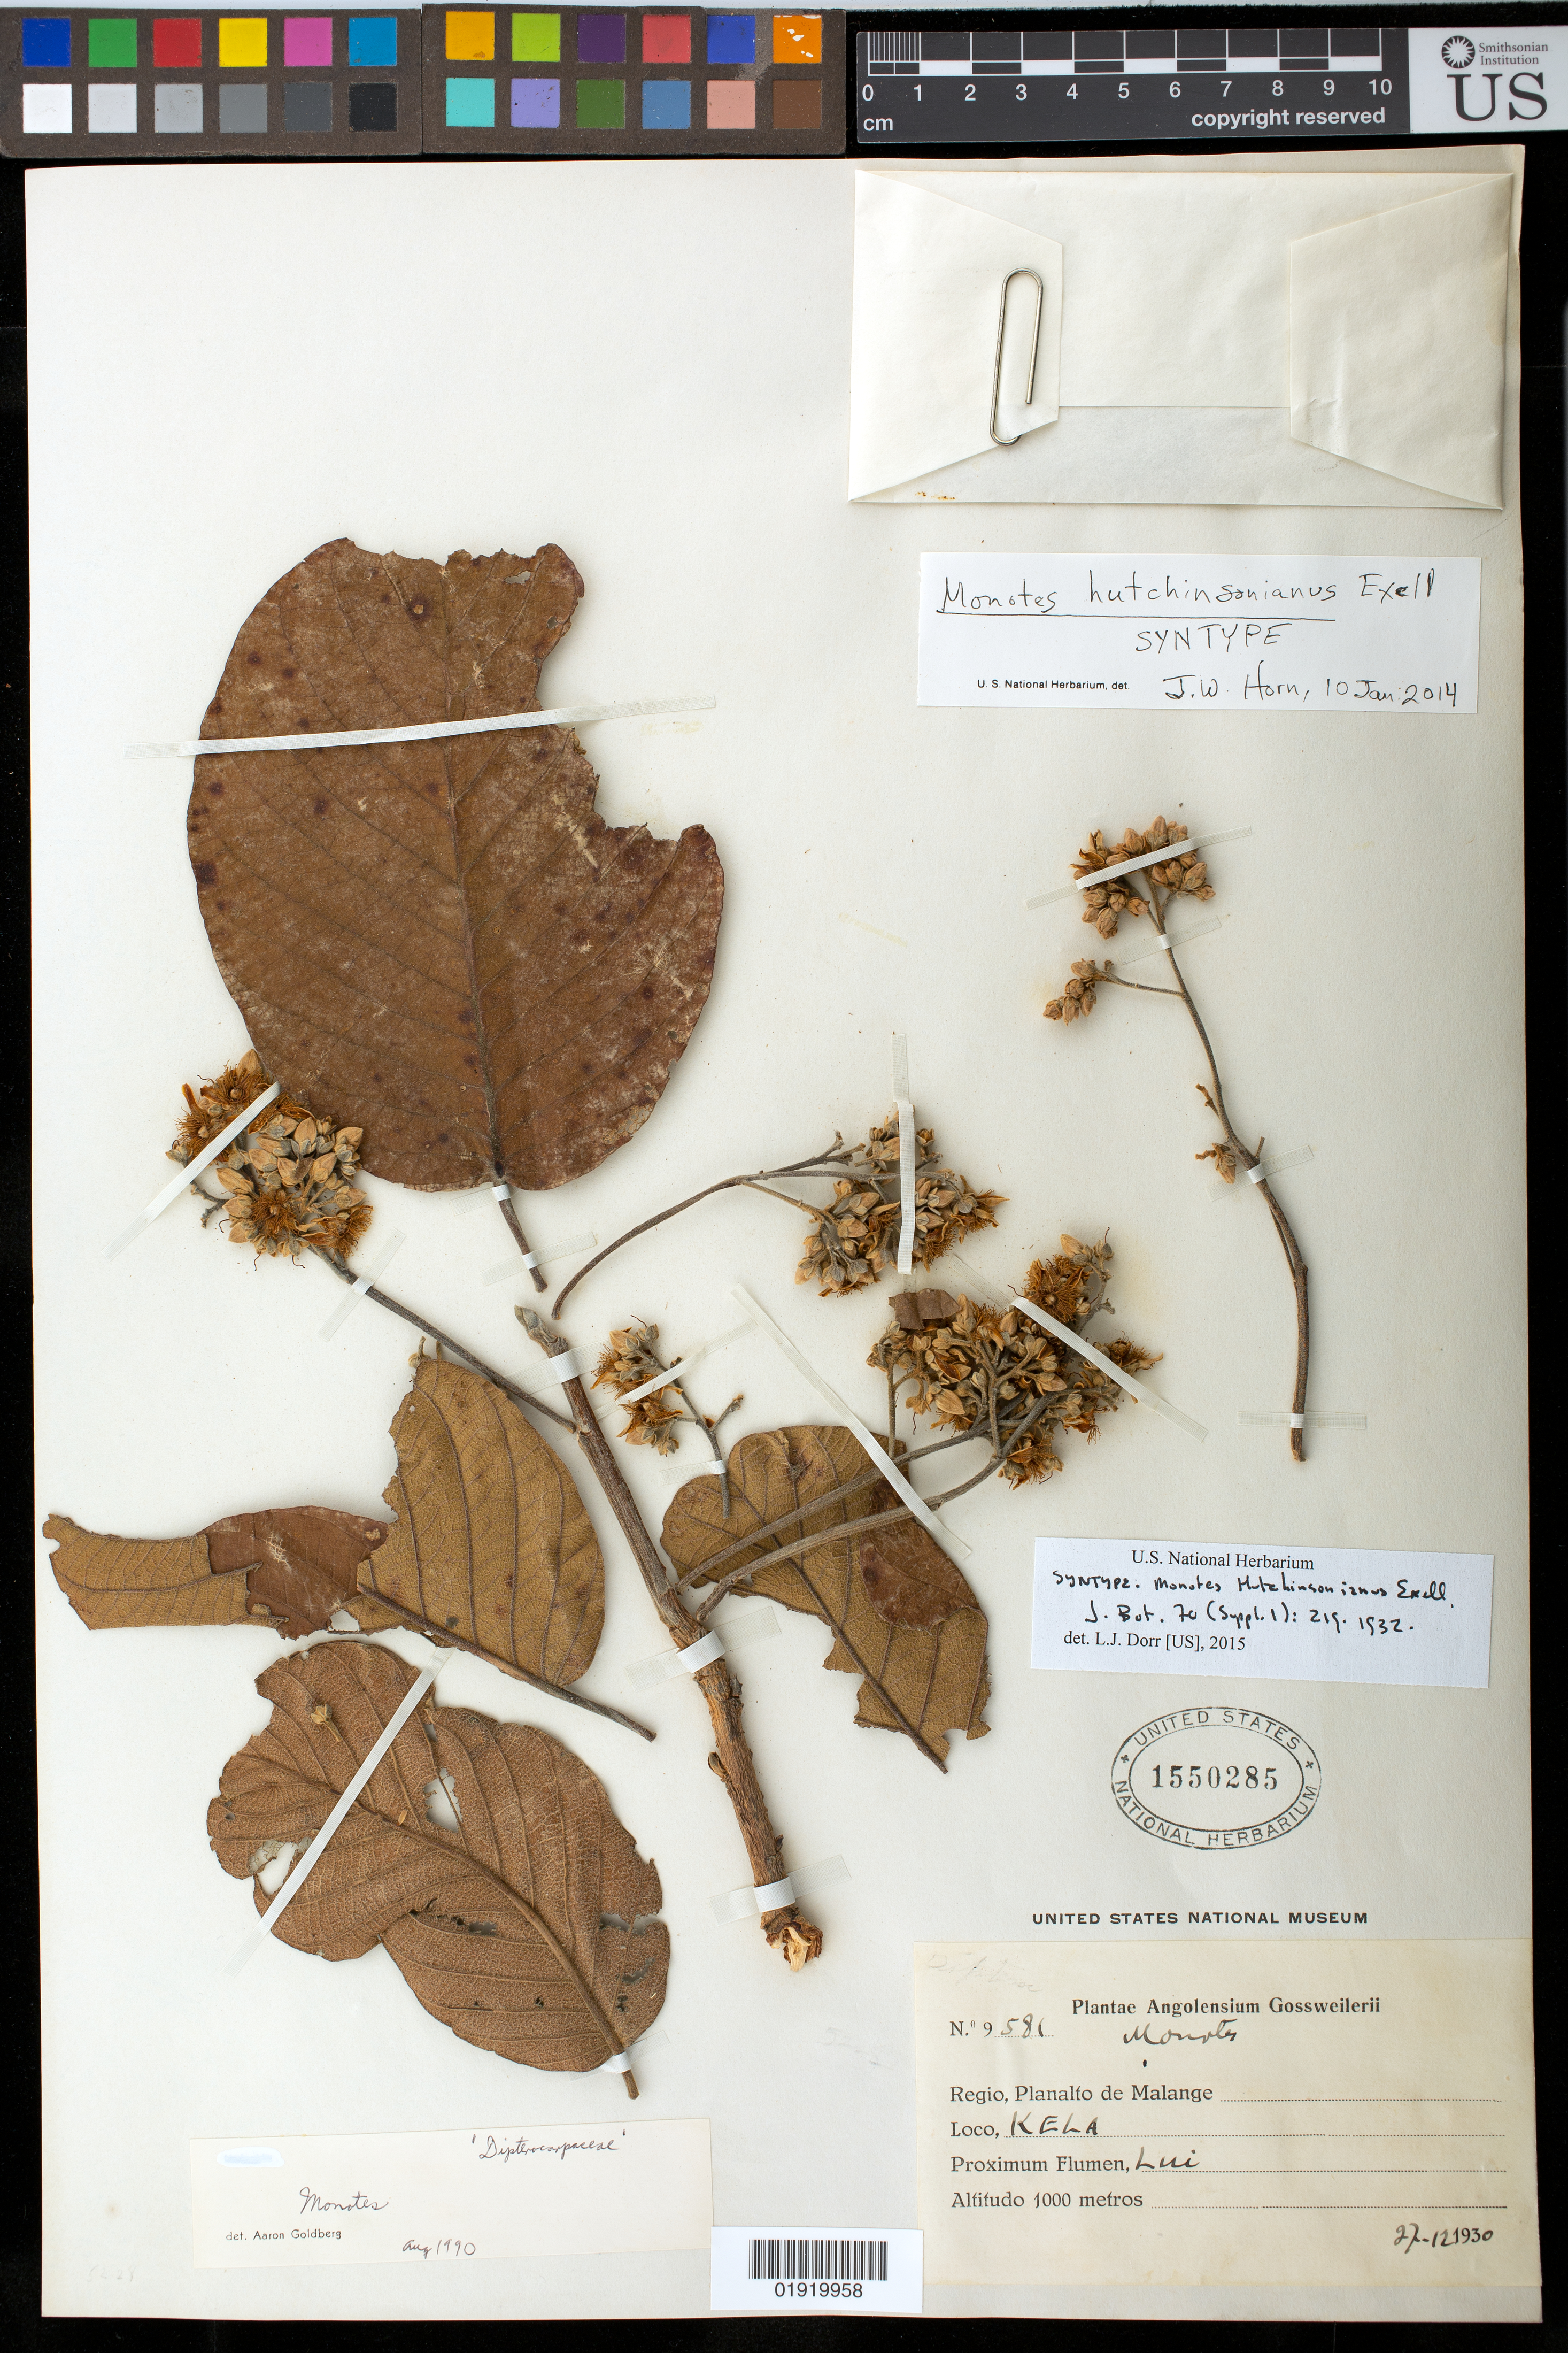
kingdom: Plantae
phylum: Tracheophyta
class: Magnoliopsida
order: Malvales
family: Dipterocarpaceae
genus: Monotes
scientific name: Monotes hutchinsonianus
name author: Exell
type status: Type Collection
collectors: J. Gossweiler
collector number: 9581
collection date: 1930-12-27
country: Angola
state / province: Malange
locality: Planalto de Malange. Kela.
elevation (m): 1000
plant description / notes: Annotated as syntype by J.W. Horn (2014) & L.J. Dorr (2015), but protologue cites a single collection, [Gossweiler] 9581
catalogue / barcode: US 1550285